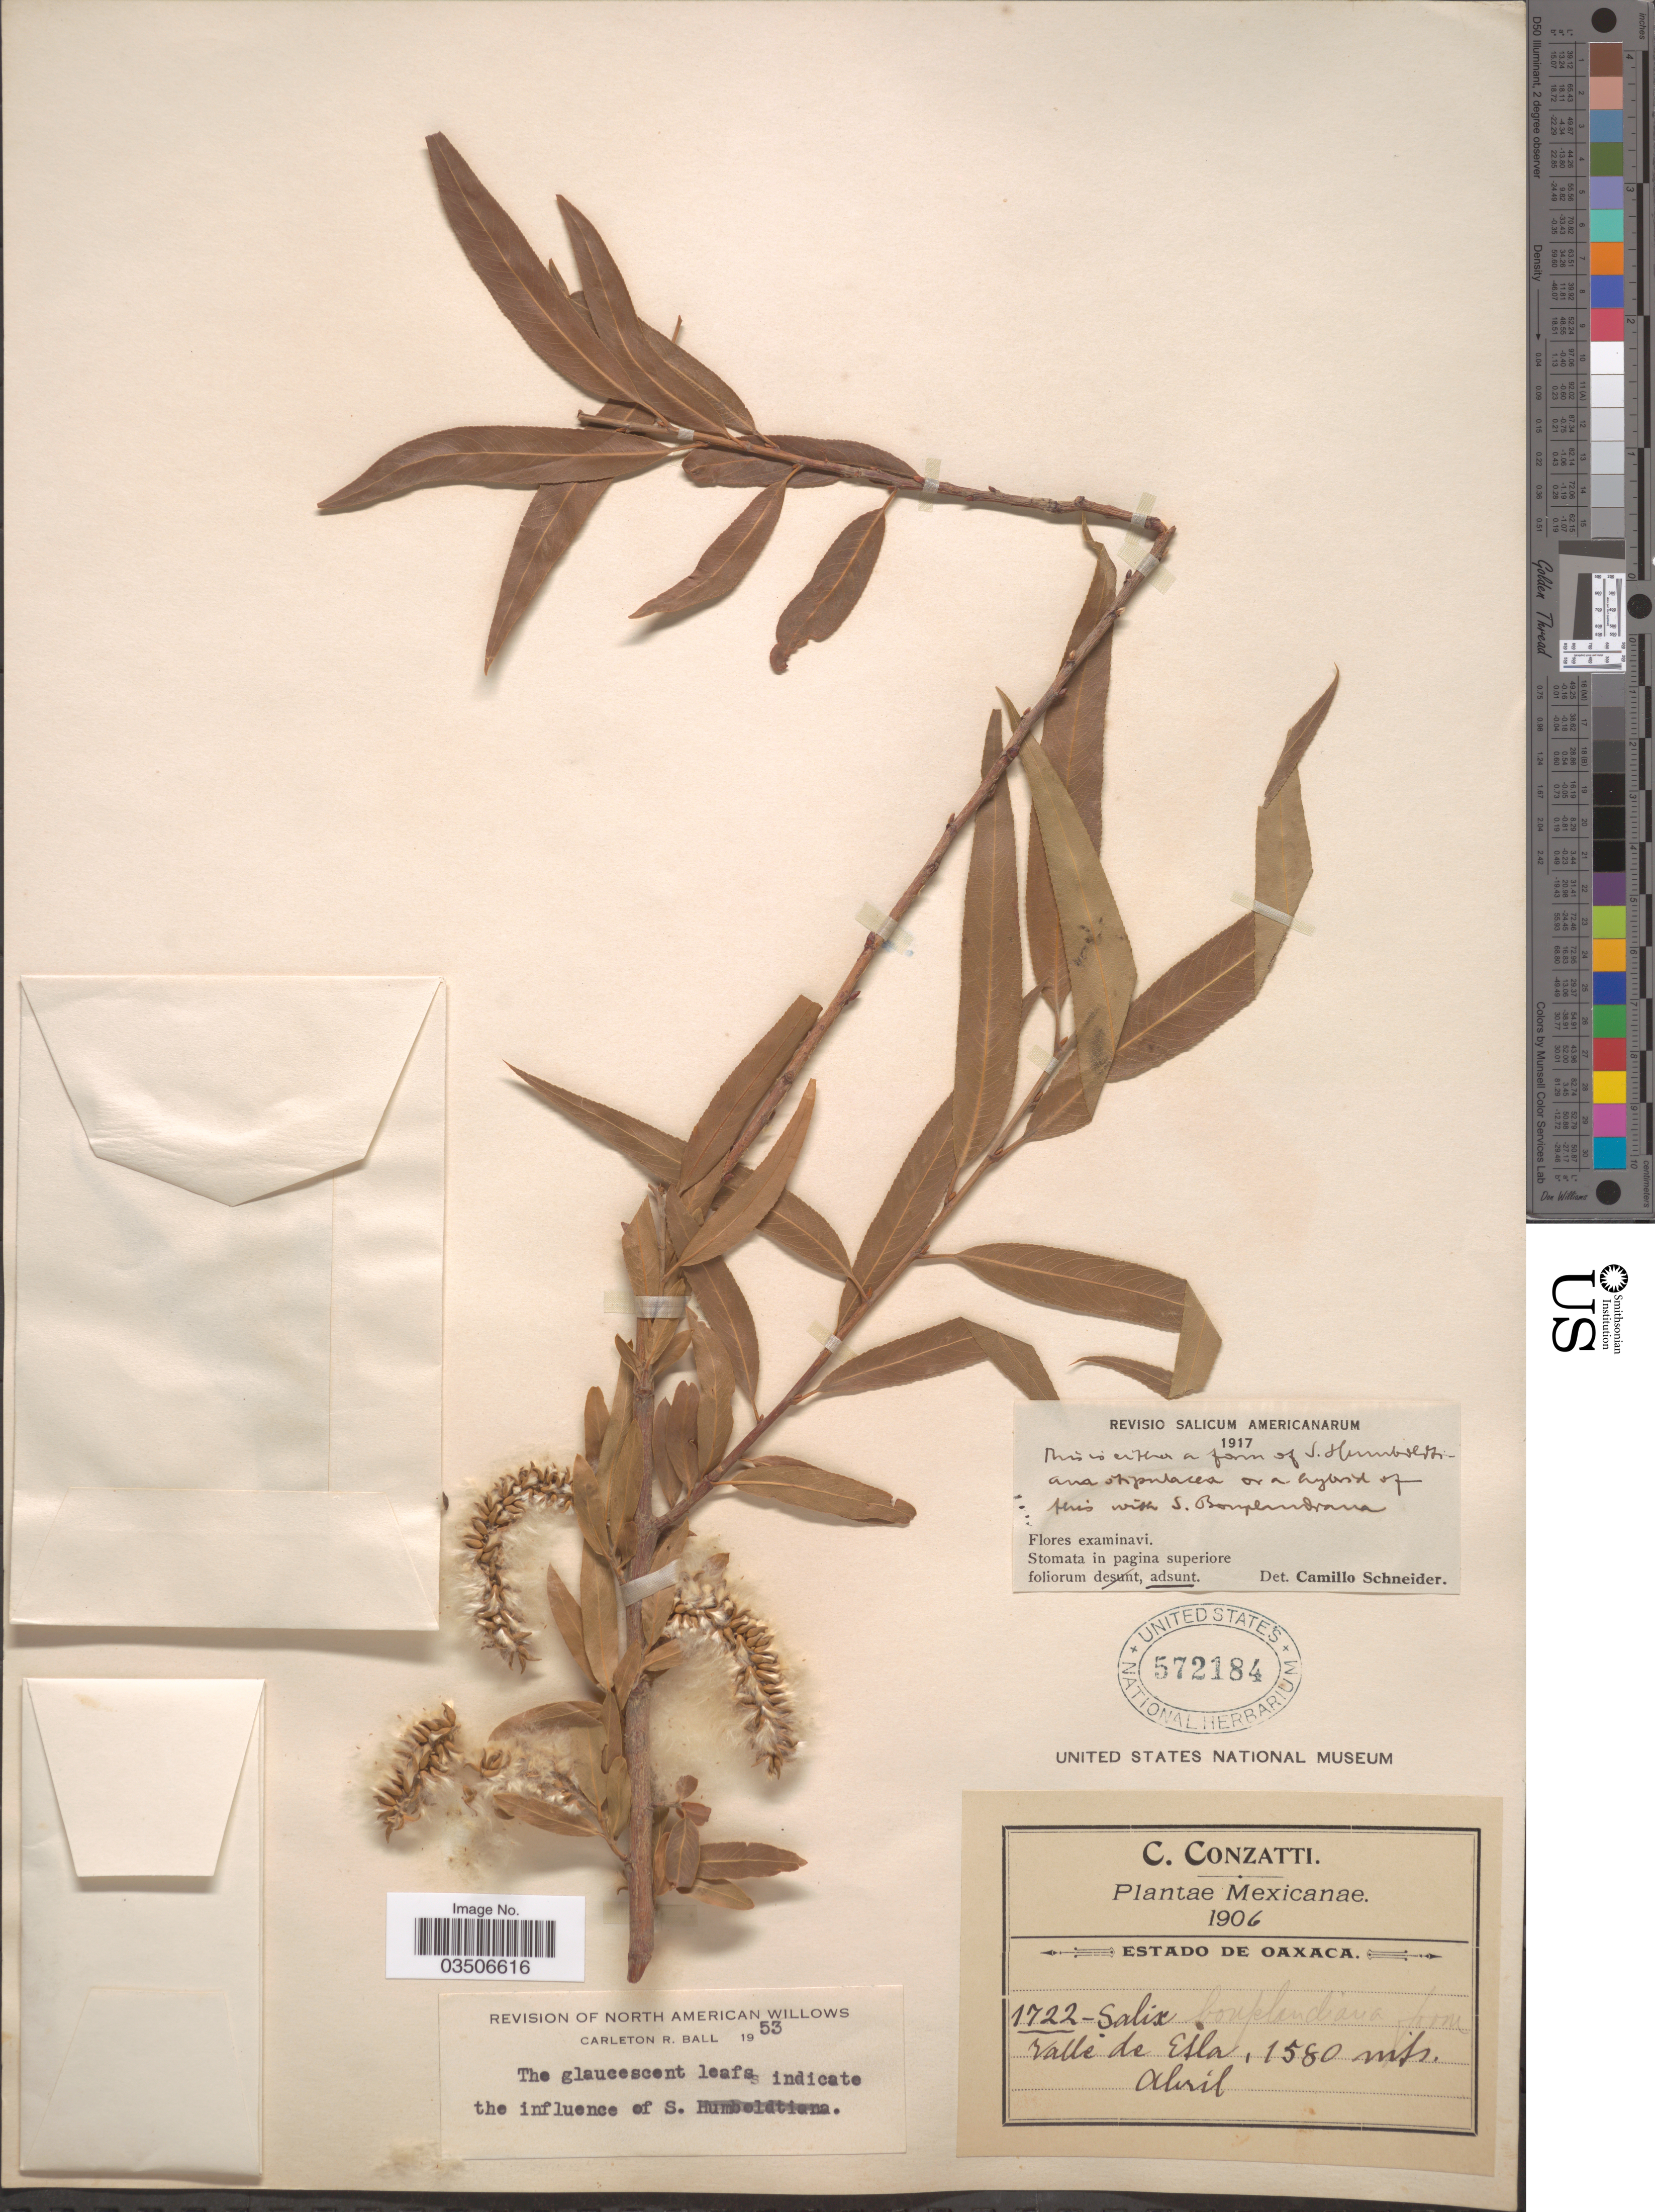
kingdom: Plantae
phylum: Tracheophyta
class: Magnoliopsida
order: Malpighiales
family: Salicaceae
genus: Salix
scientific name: Salix cordata x S. sericea Marshall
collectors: C. Conzatti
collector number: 1722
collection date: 1906-04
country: Mexico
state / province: Oaxaca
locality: Estado de Oaxaca. Vallé de Etla.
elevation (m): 1580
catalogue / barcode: US 572184